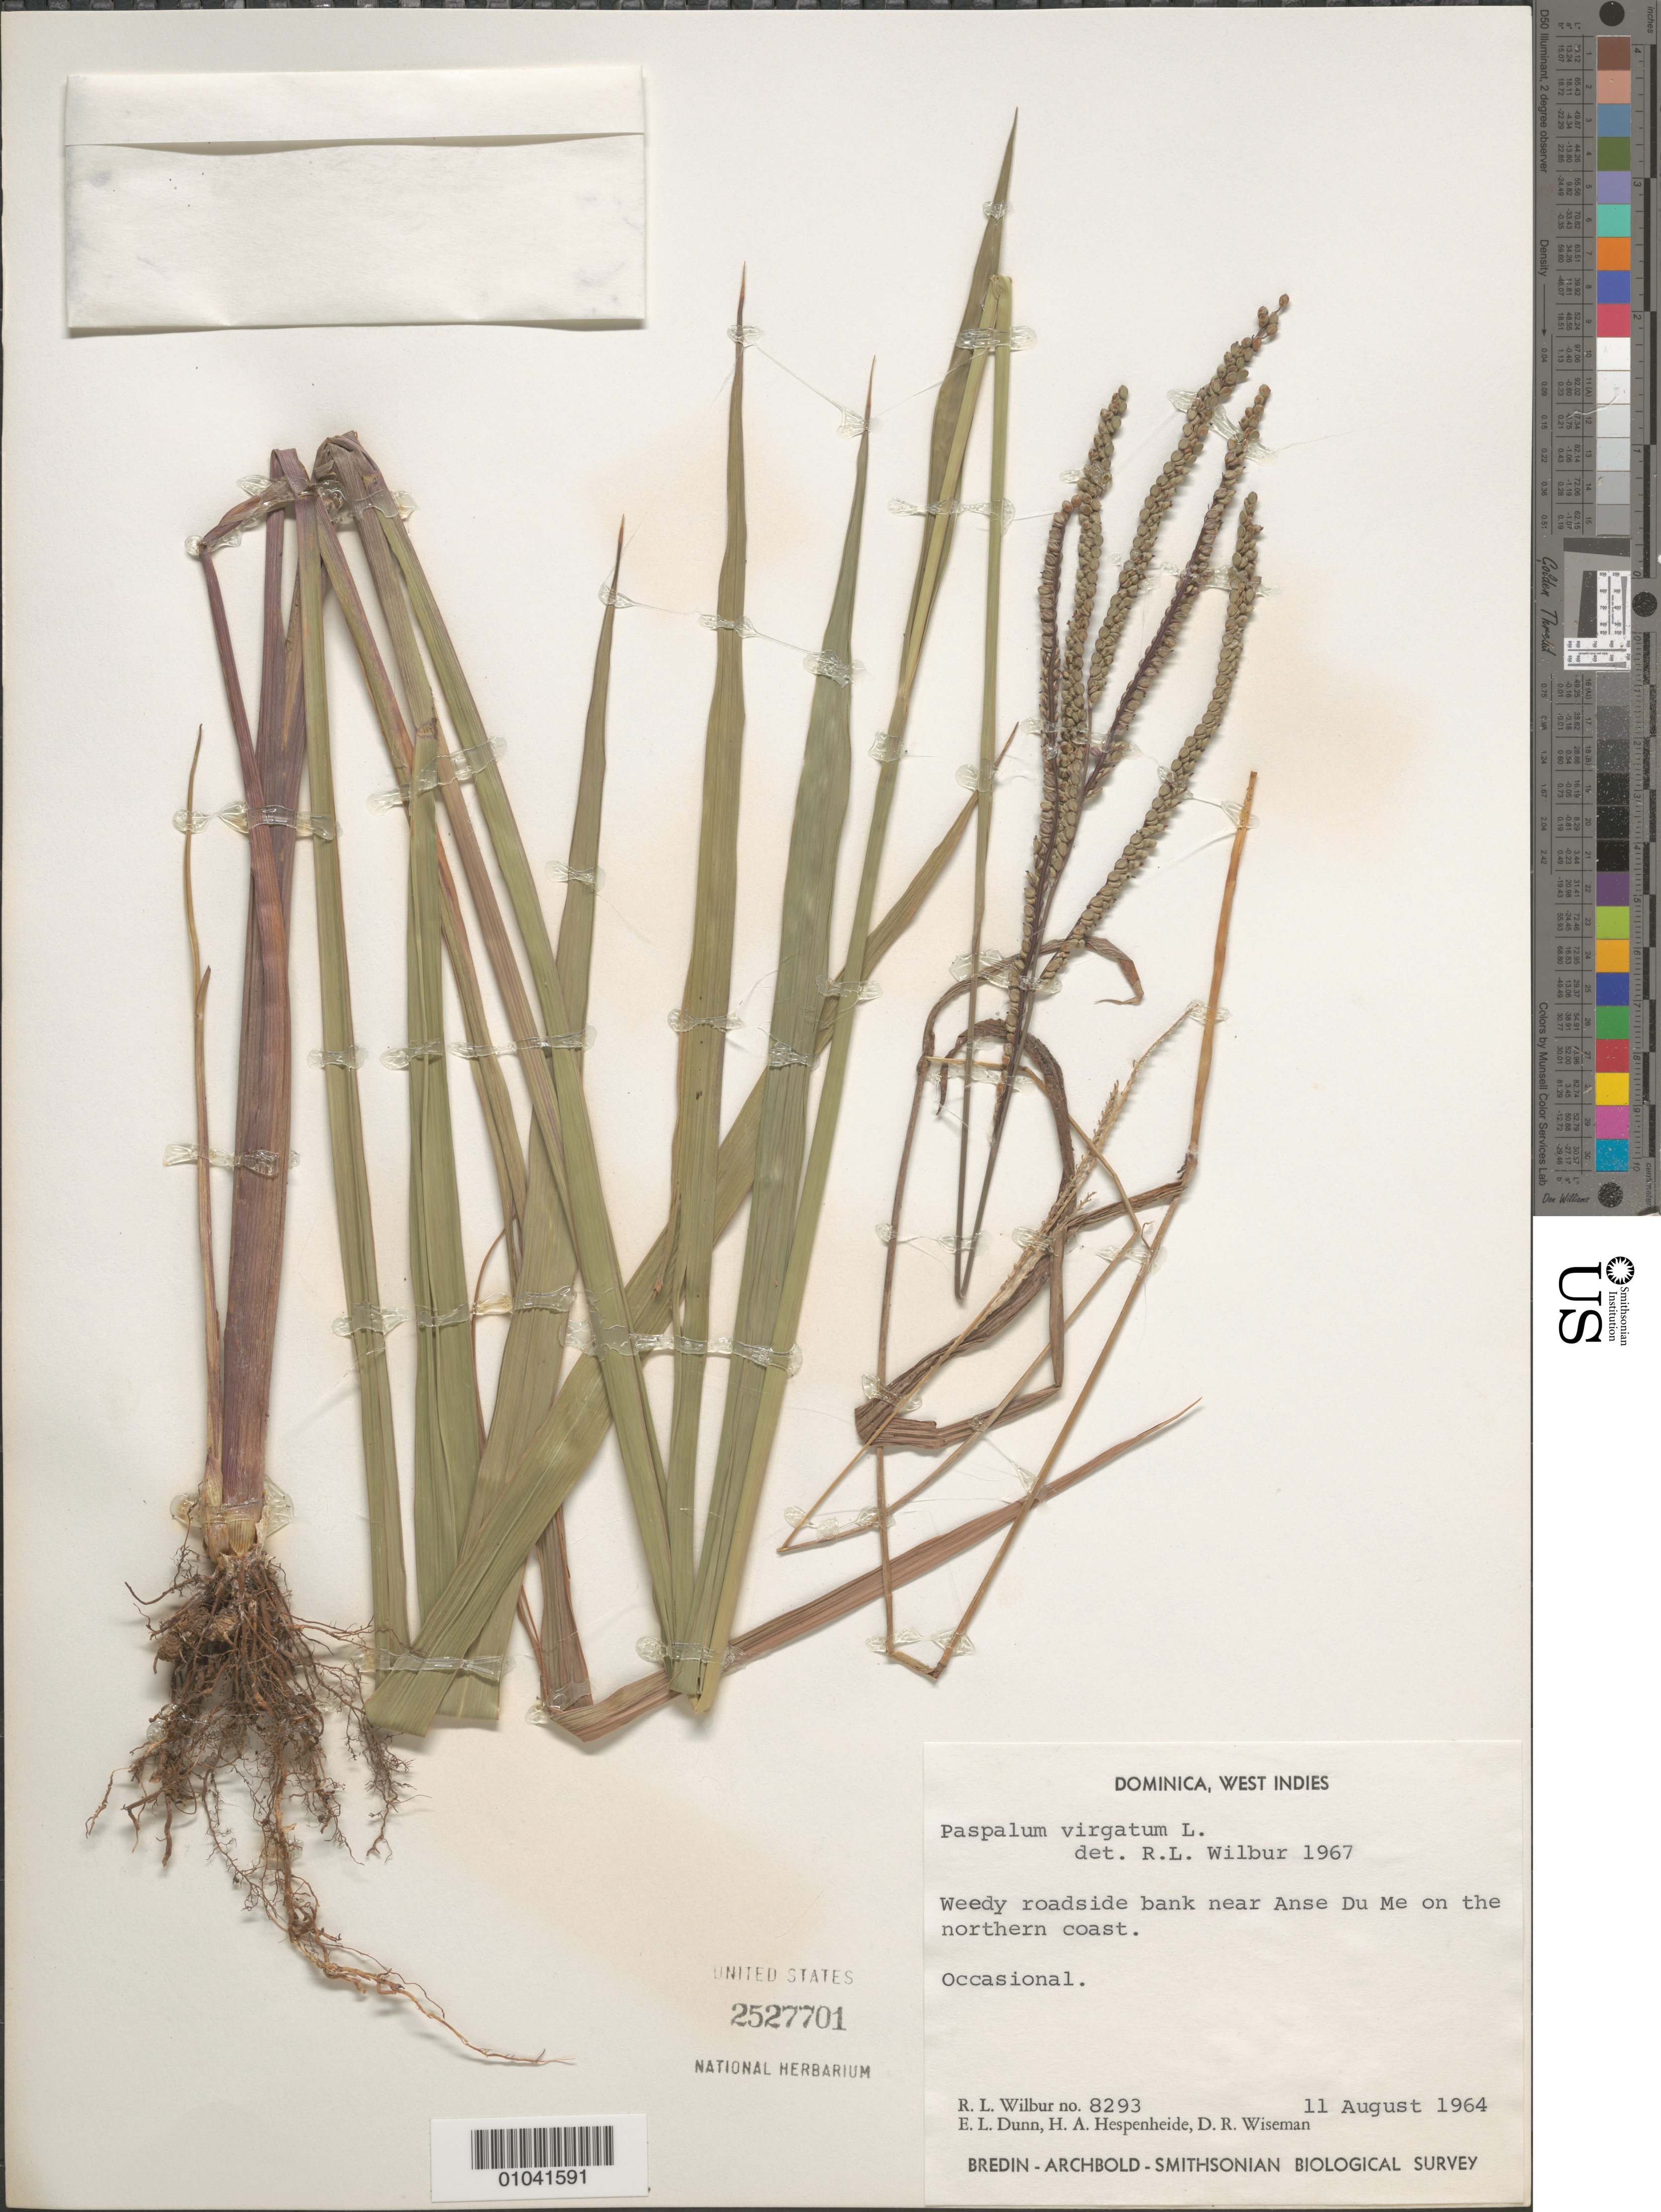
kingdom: Plantae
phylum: Tracheophyta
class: Liliopsida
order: Poales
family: Poaceae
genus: Paspalum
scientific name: Paspalum virgatum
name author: L.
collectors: R. L. Wilbur, E. Dunn, H. A. Hespenheide & D. R. Wiseman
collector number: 8293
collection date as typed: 11 Aug 1964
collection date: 1964-08-11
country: Dominica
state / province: St. Andrew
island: Dominica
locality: Near Anse du Me on the northern coast.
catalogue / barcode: US 2527701